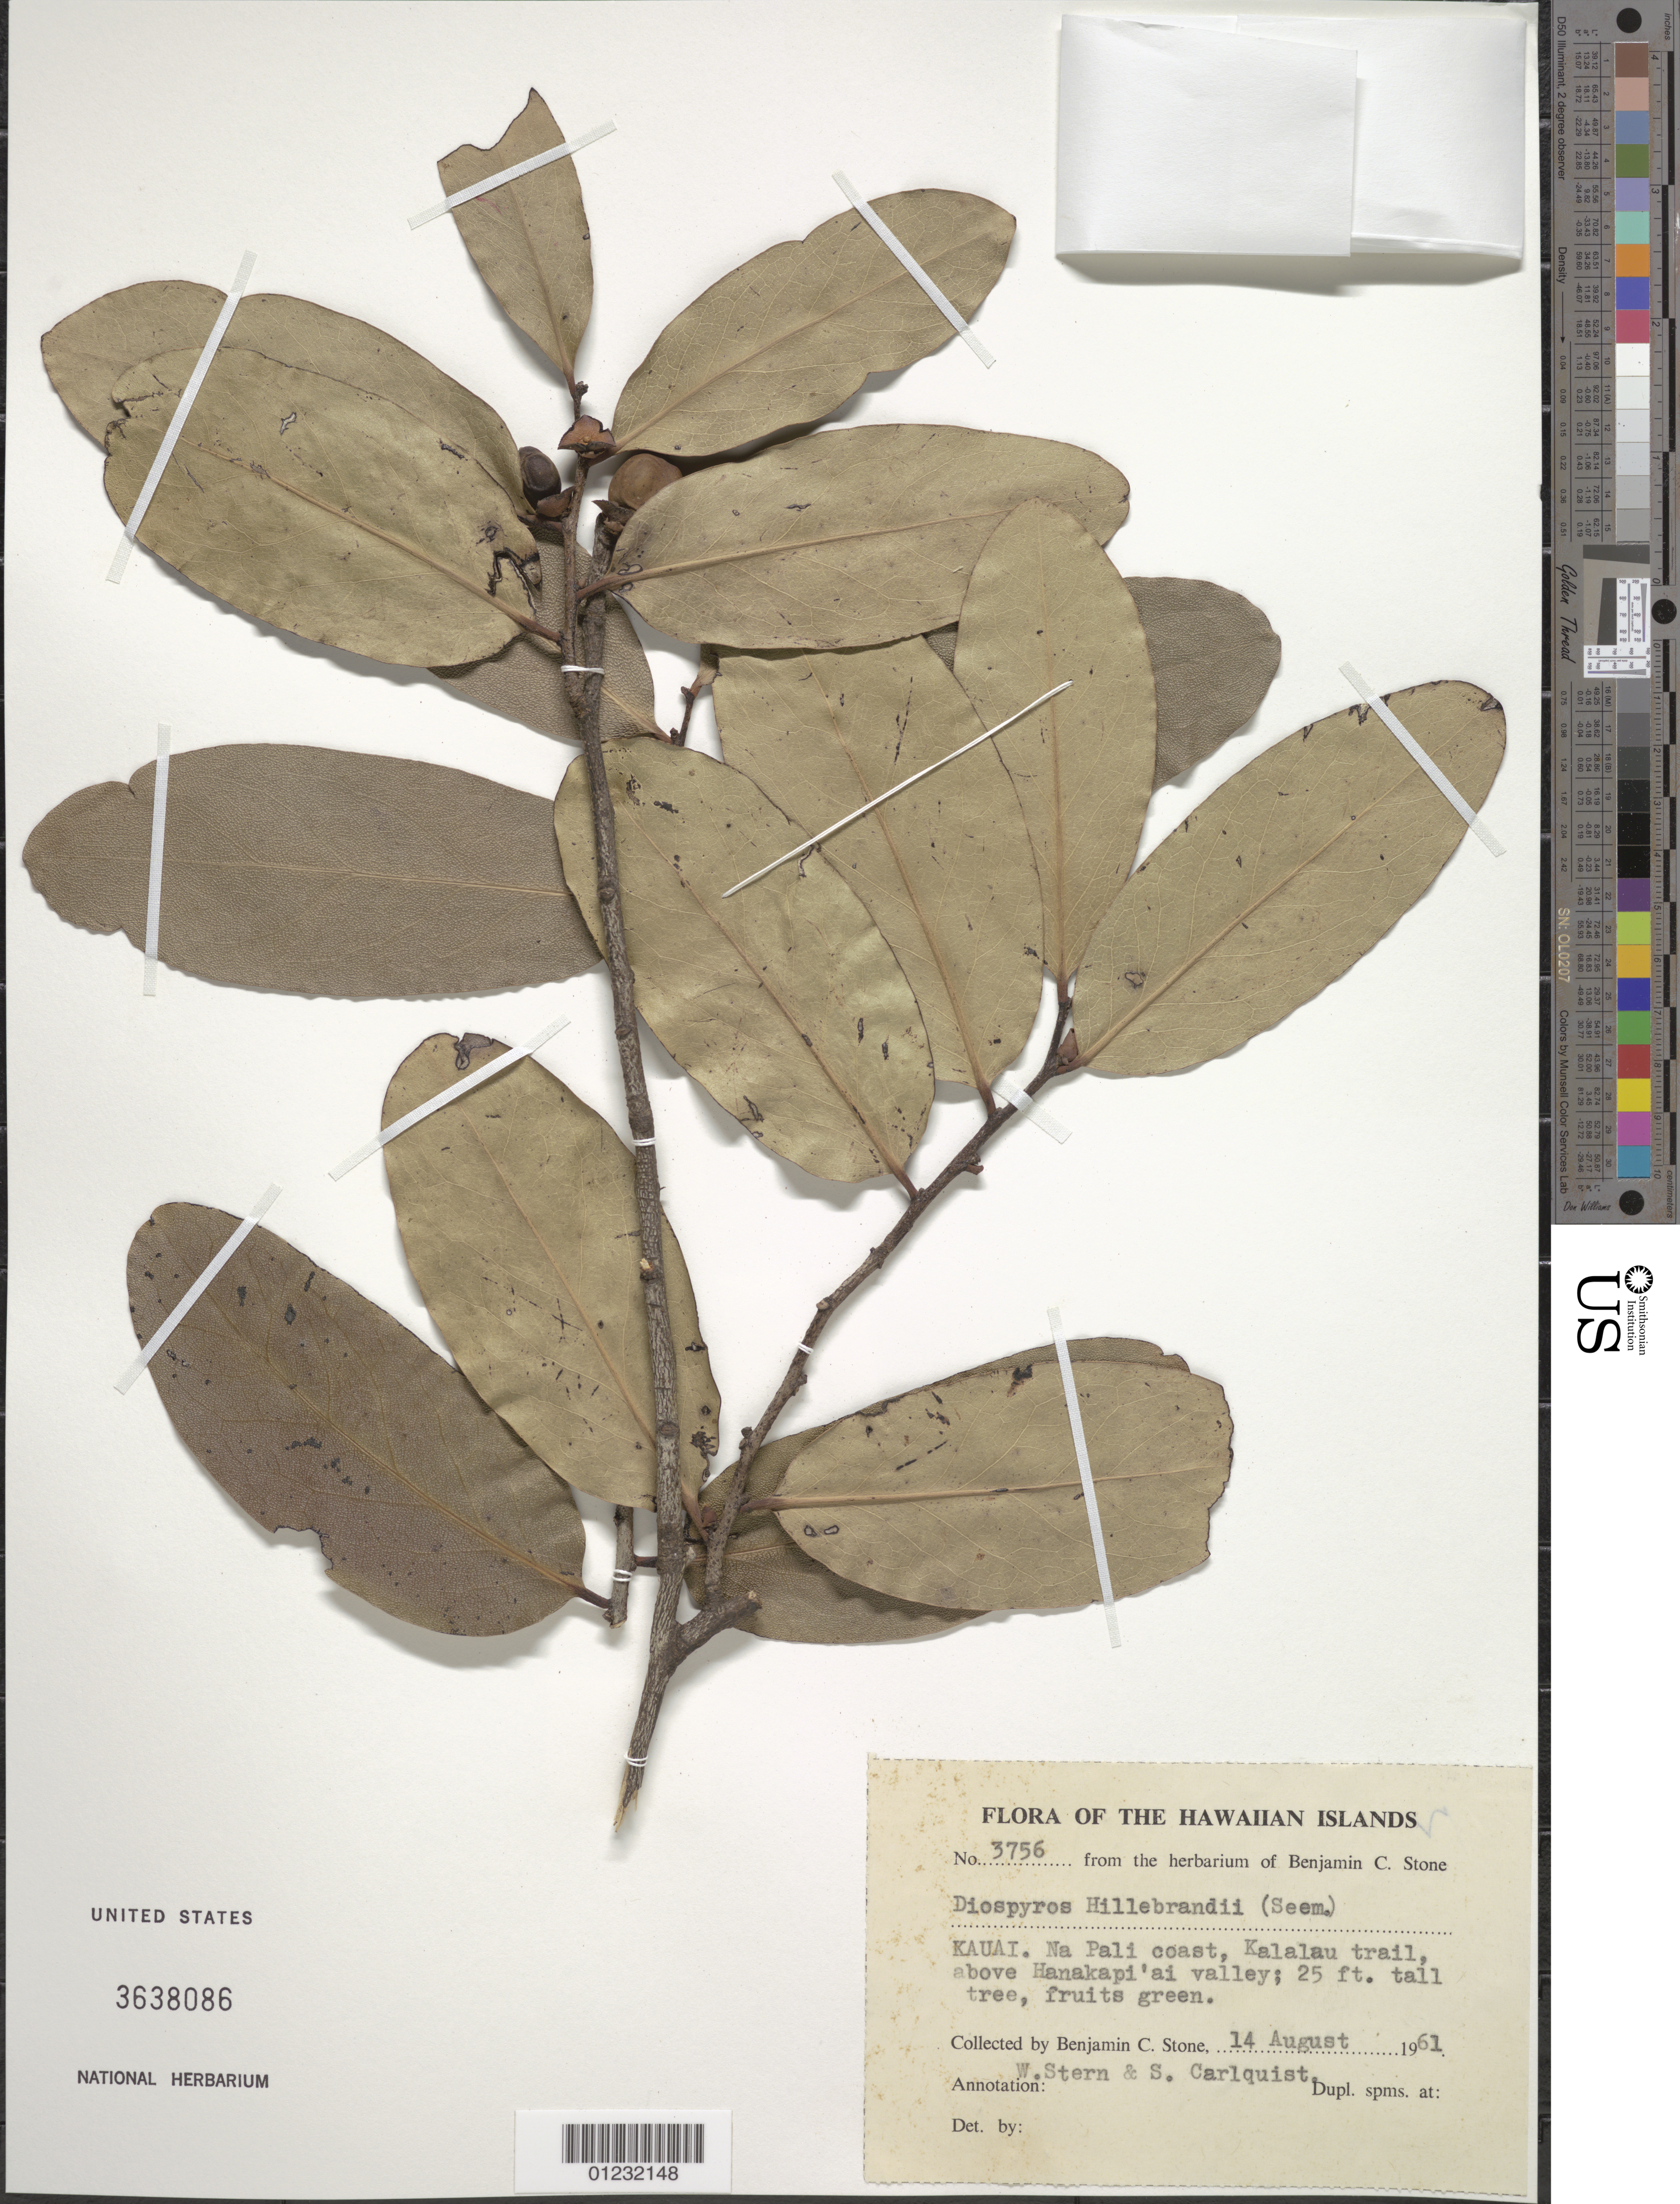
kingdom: Plantae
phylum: Tracheophyta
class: Magnoliopsida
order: Ericales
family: Ebenaceae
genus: Diospyros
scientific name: Diospyros hillebrandii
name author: (Seem.) Fosberg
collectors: B. C. Stone, W. Stern & S. Carlquist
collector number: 3756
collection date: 1961-08-14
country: United States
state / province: Hawaii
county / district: Kauai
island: Kaua'i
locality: Kauai. Na Pali coast, Kalalau trail, above Hanakapi'ai Valley.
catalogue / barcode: US 3638086